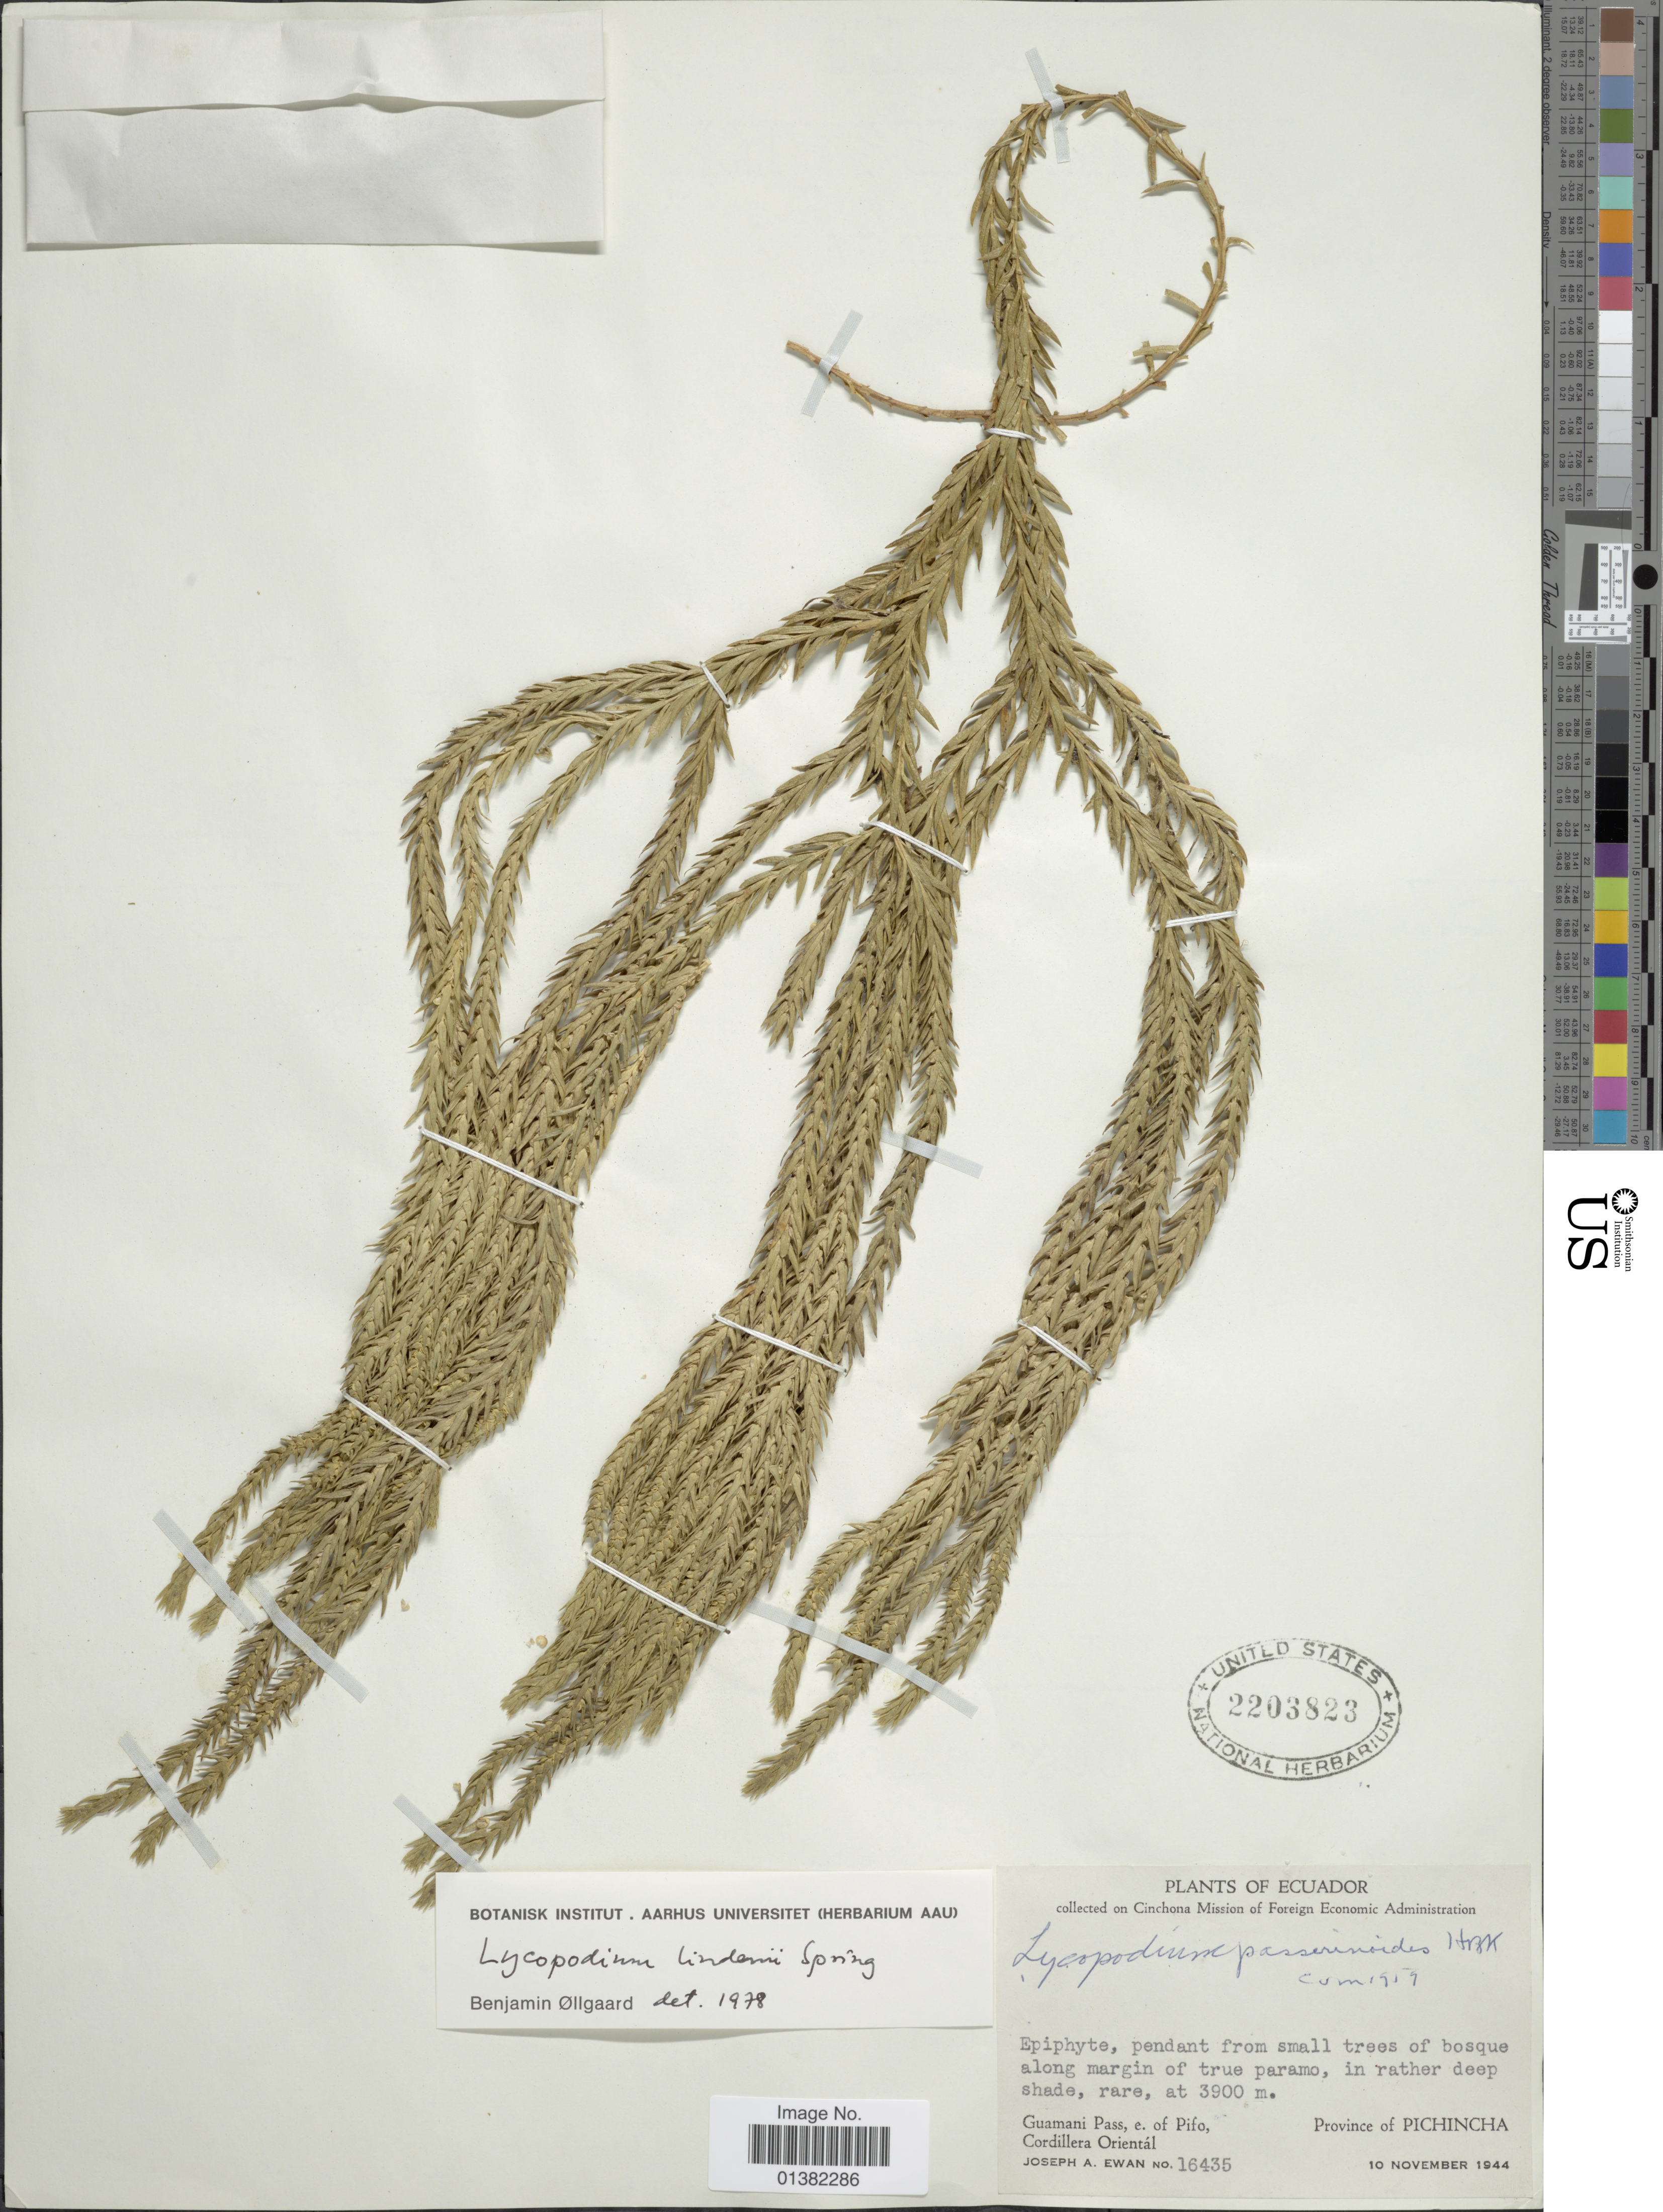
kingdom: Plantae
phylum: Tracheophyta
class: Lycopodiopsida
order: Lycopodiales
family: Lycopodiaceae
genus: Phlegmariurus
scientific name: Phlegmariurus lindenii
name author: (Spring) B. Øllg.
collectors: J. A. Ewan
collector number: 16435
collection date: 1944-11-10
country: Ecuador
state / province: Pichincha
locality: Guamani Pass, e. of Pifo, Cordillera Orientál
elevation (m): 3900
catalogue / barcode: US 2203823